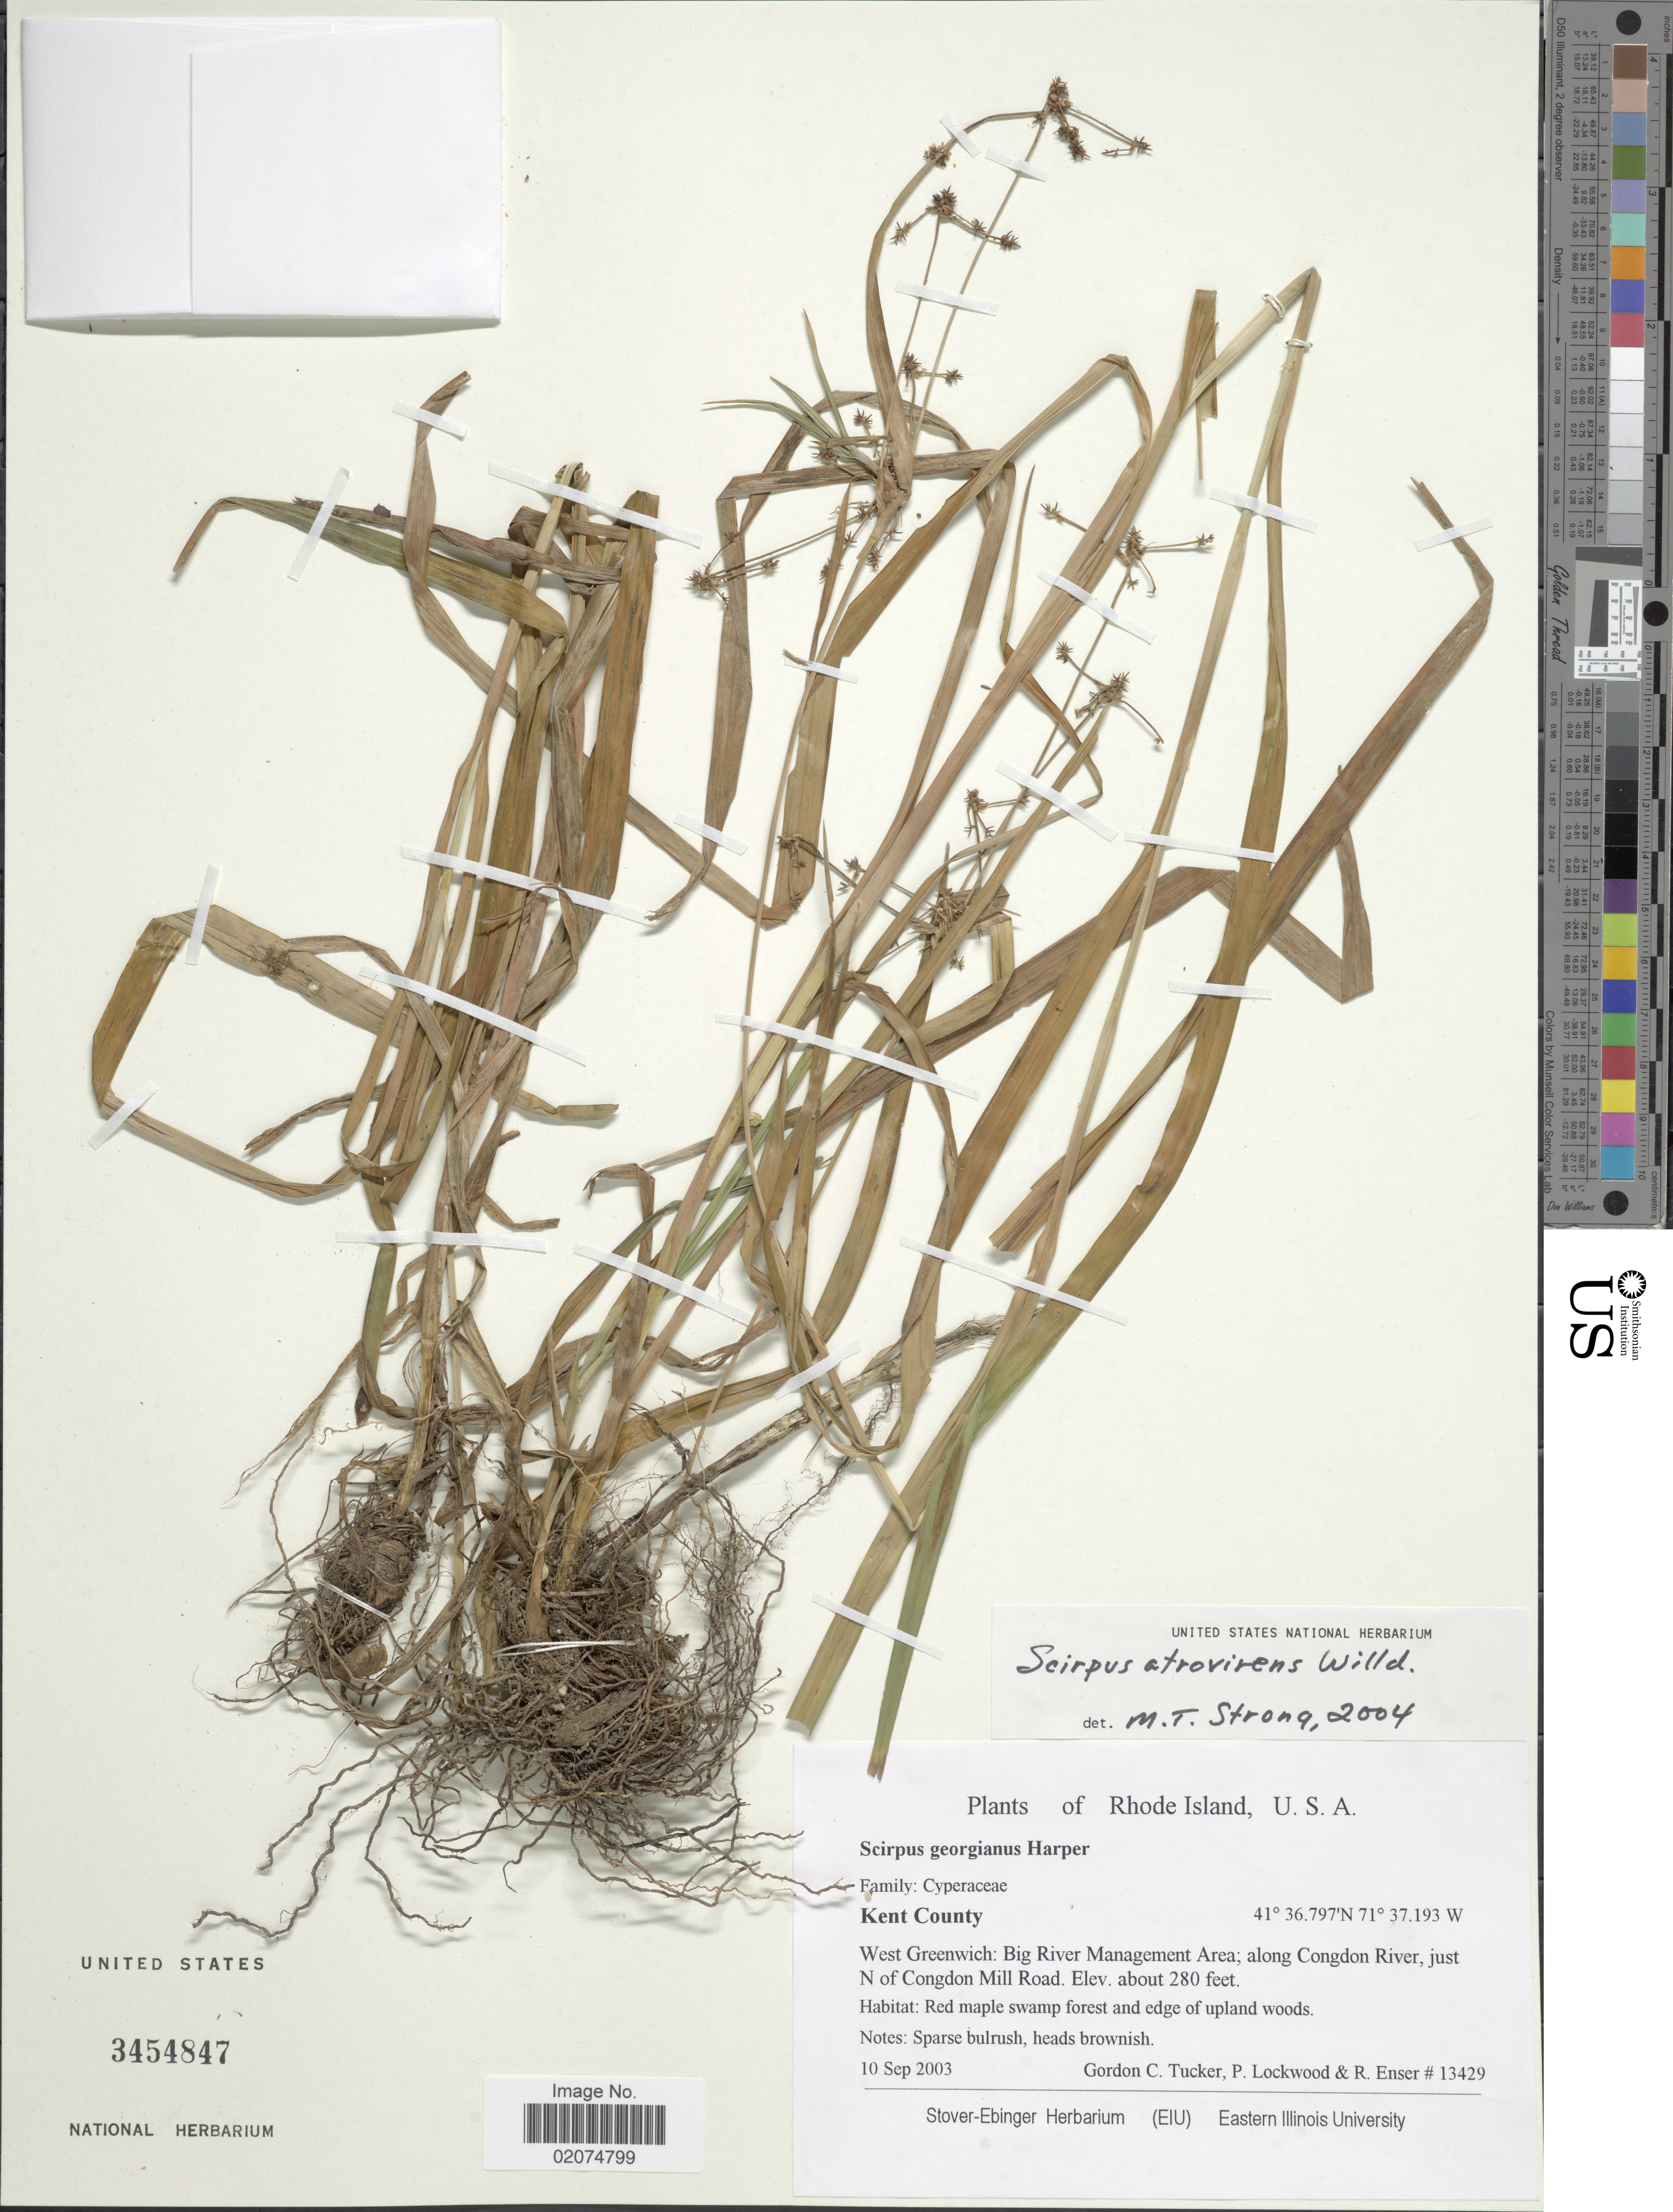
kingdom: Plantae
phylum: Tracheophyta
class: Liliopsida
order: Poales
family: Cyperaceae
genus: Scirpus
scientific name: Scirpus atrovirens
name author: Willd.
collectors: G. C. Tucker, P. Lockwood & R. Enser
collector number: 13429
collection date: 2003-09-10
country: United States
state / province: Rhode Island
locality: Kent County, West Greenwich, Big River Management Area, along Congdon River, just N of Congdon Mill Road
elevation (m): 85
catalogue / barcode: US 3454847